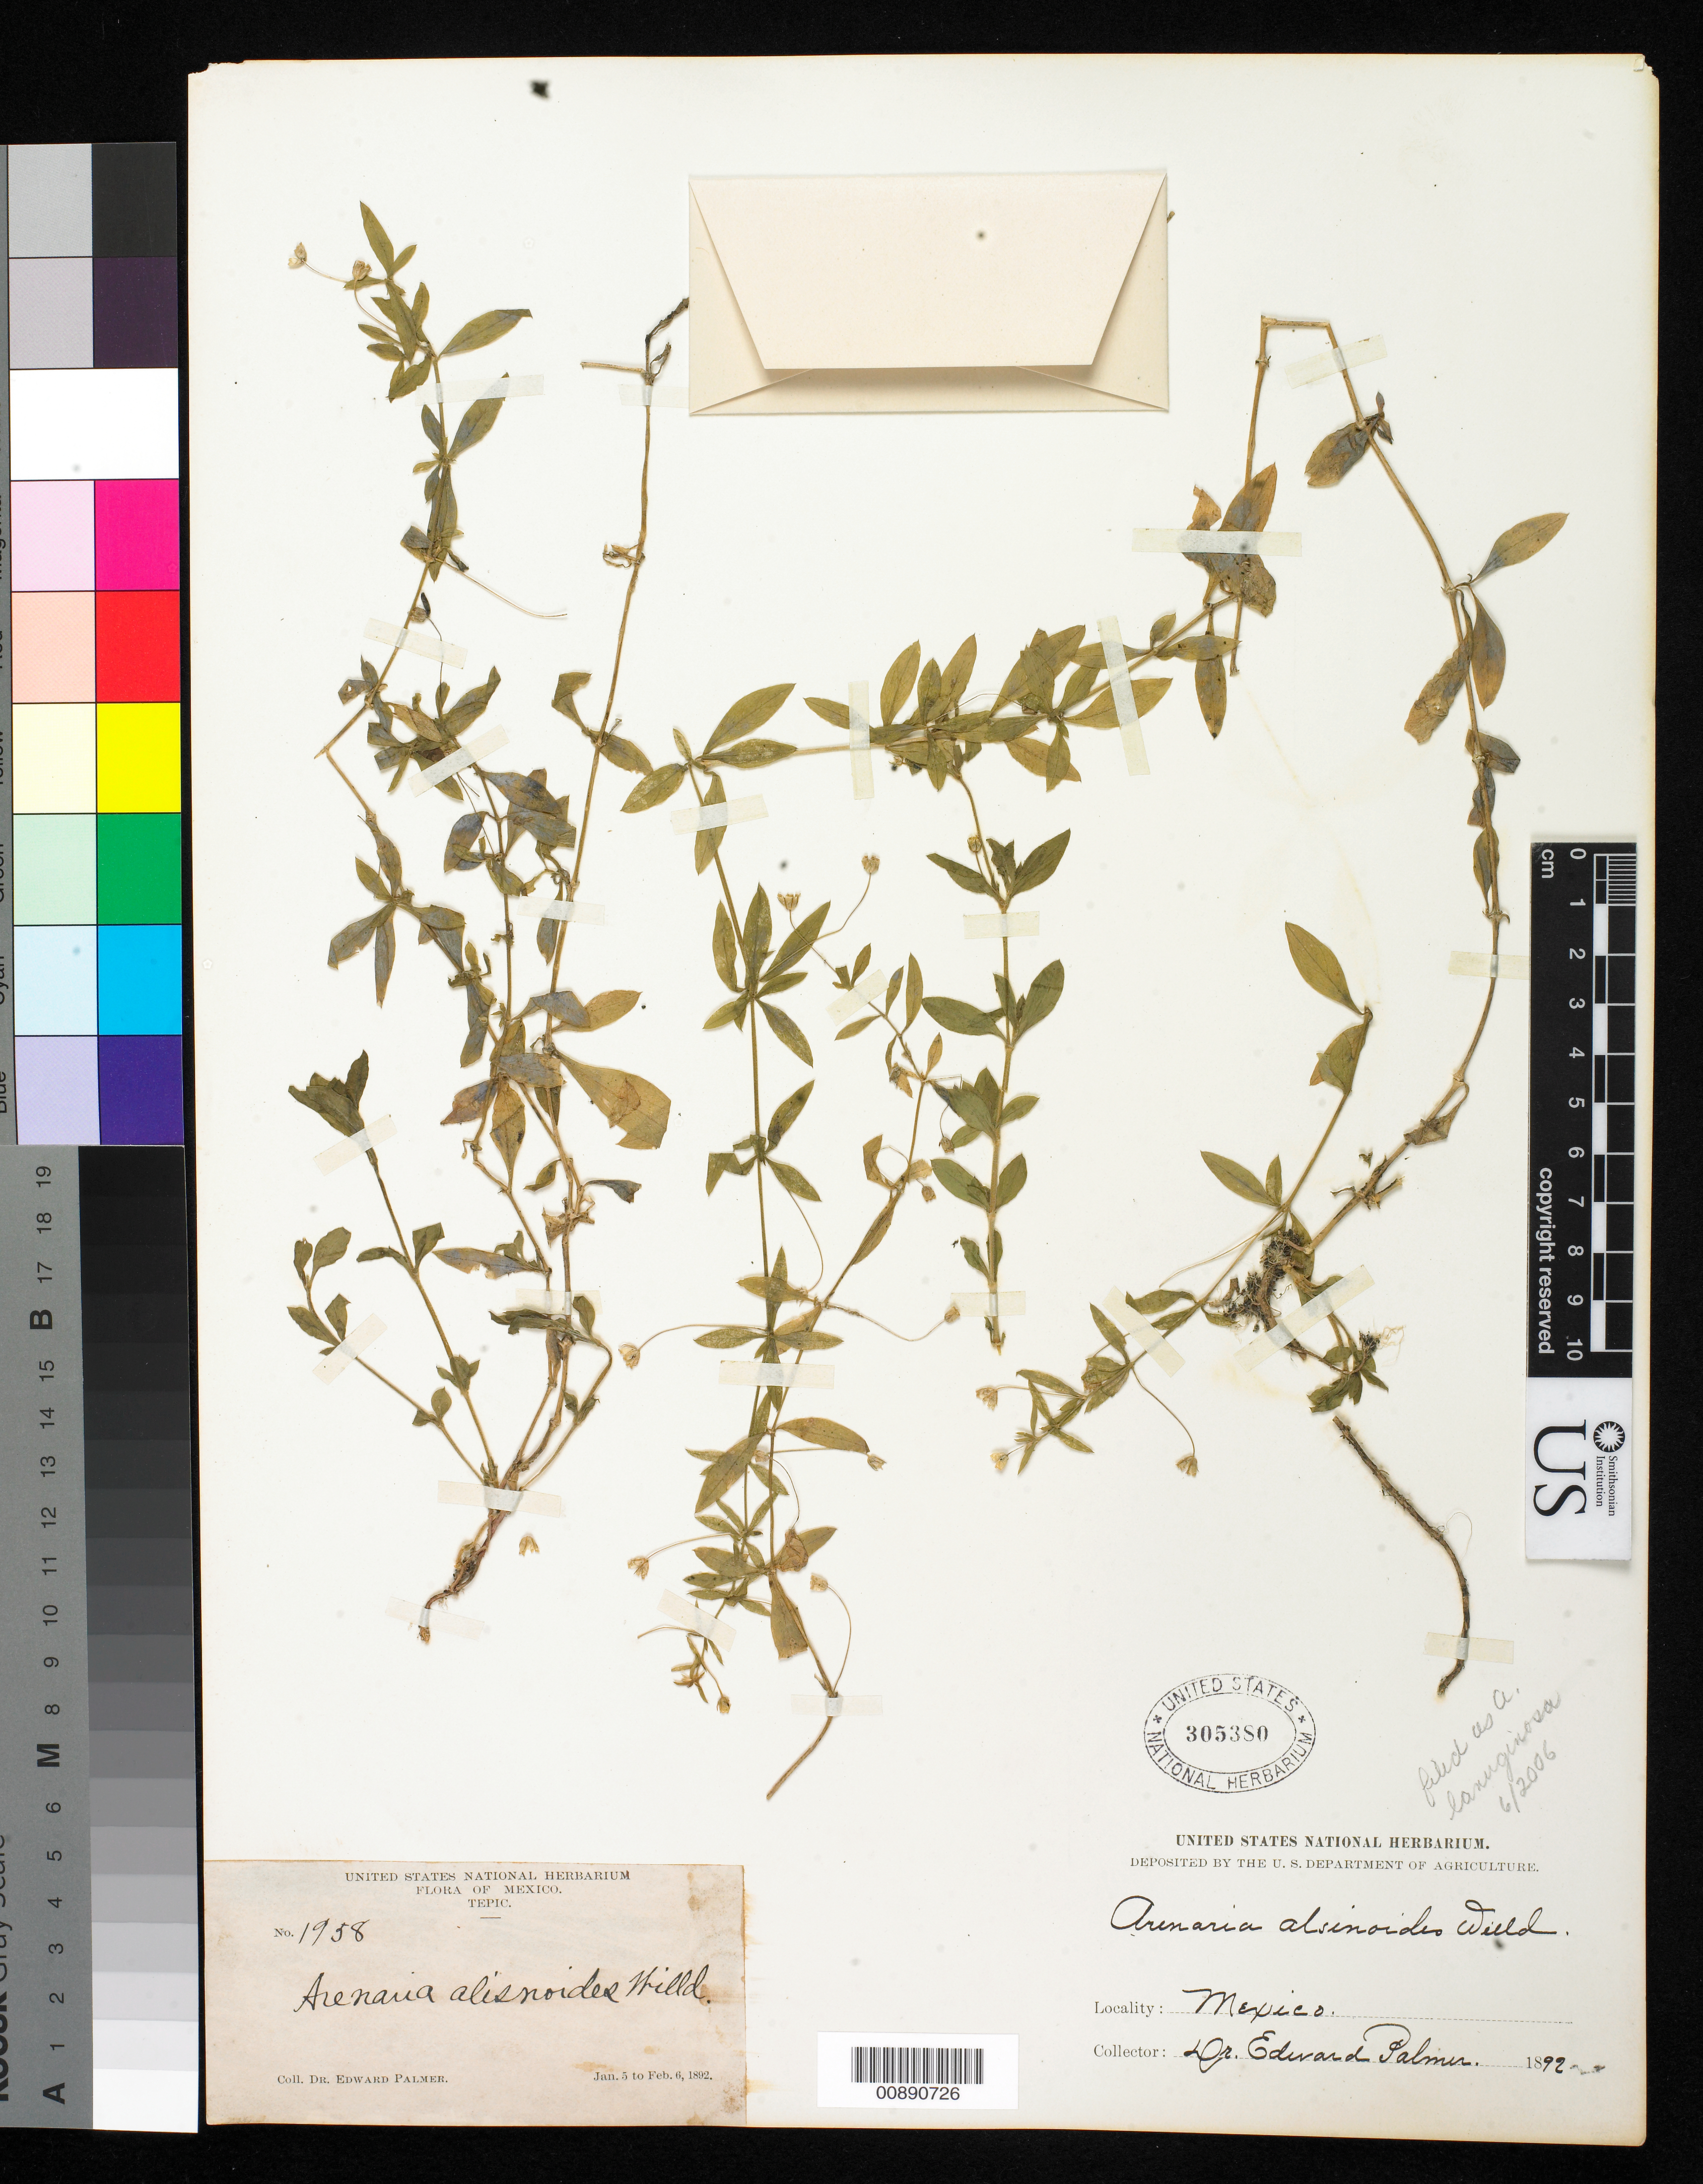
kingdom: Plantae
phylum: Tracheophyta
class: Magnoliopsida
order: Caryophyllales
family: Caryophyllaceae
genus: Arenaria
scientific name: Arenaria lanuginosa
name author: (Michx.) Rohrb.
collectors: E. Palmer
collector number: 1958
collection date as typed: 05 Jan 1892 to 06 Feb 1892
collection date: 1892-01-05/1892-02-06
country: Mexico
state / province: Nayarit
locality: Tepic, Nayarit.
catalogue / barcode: US 305380